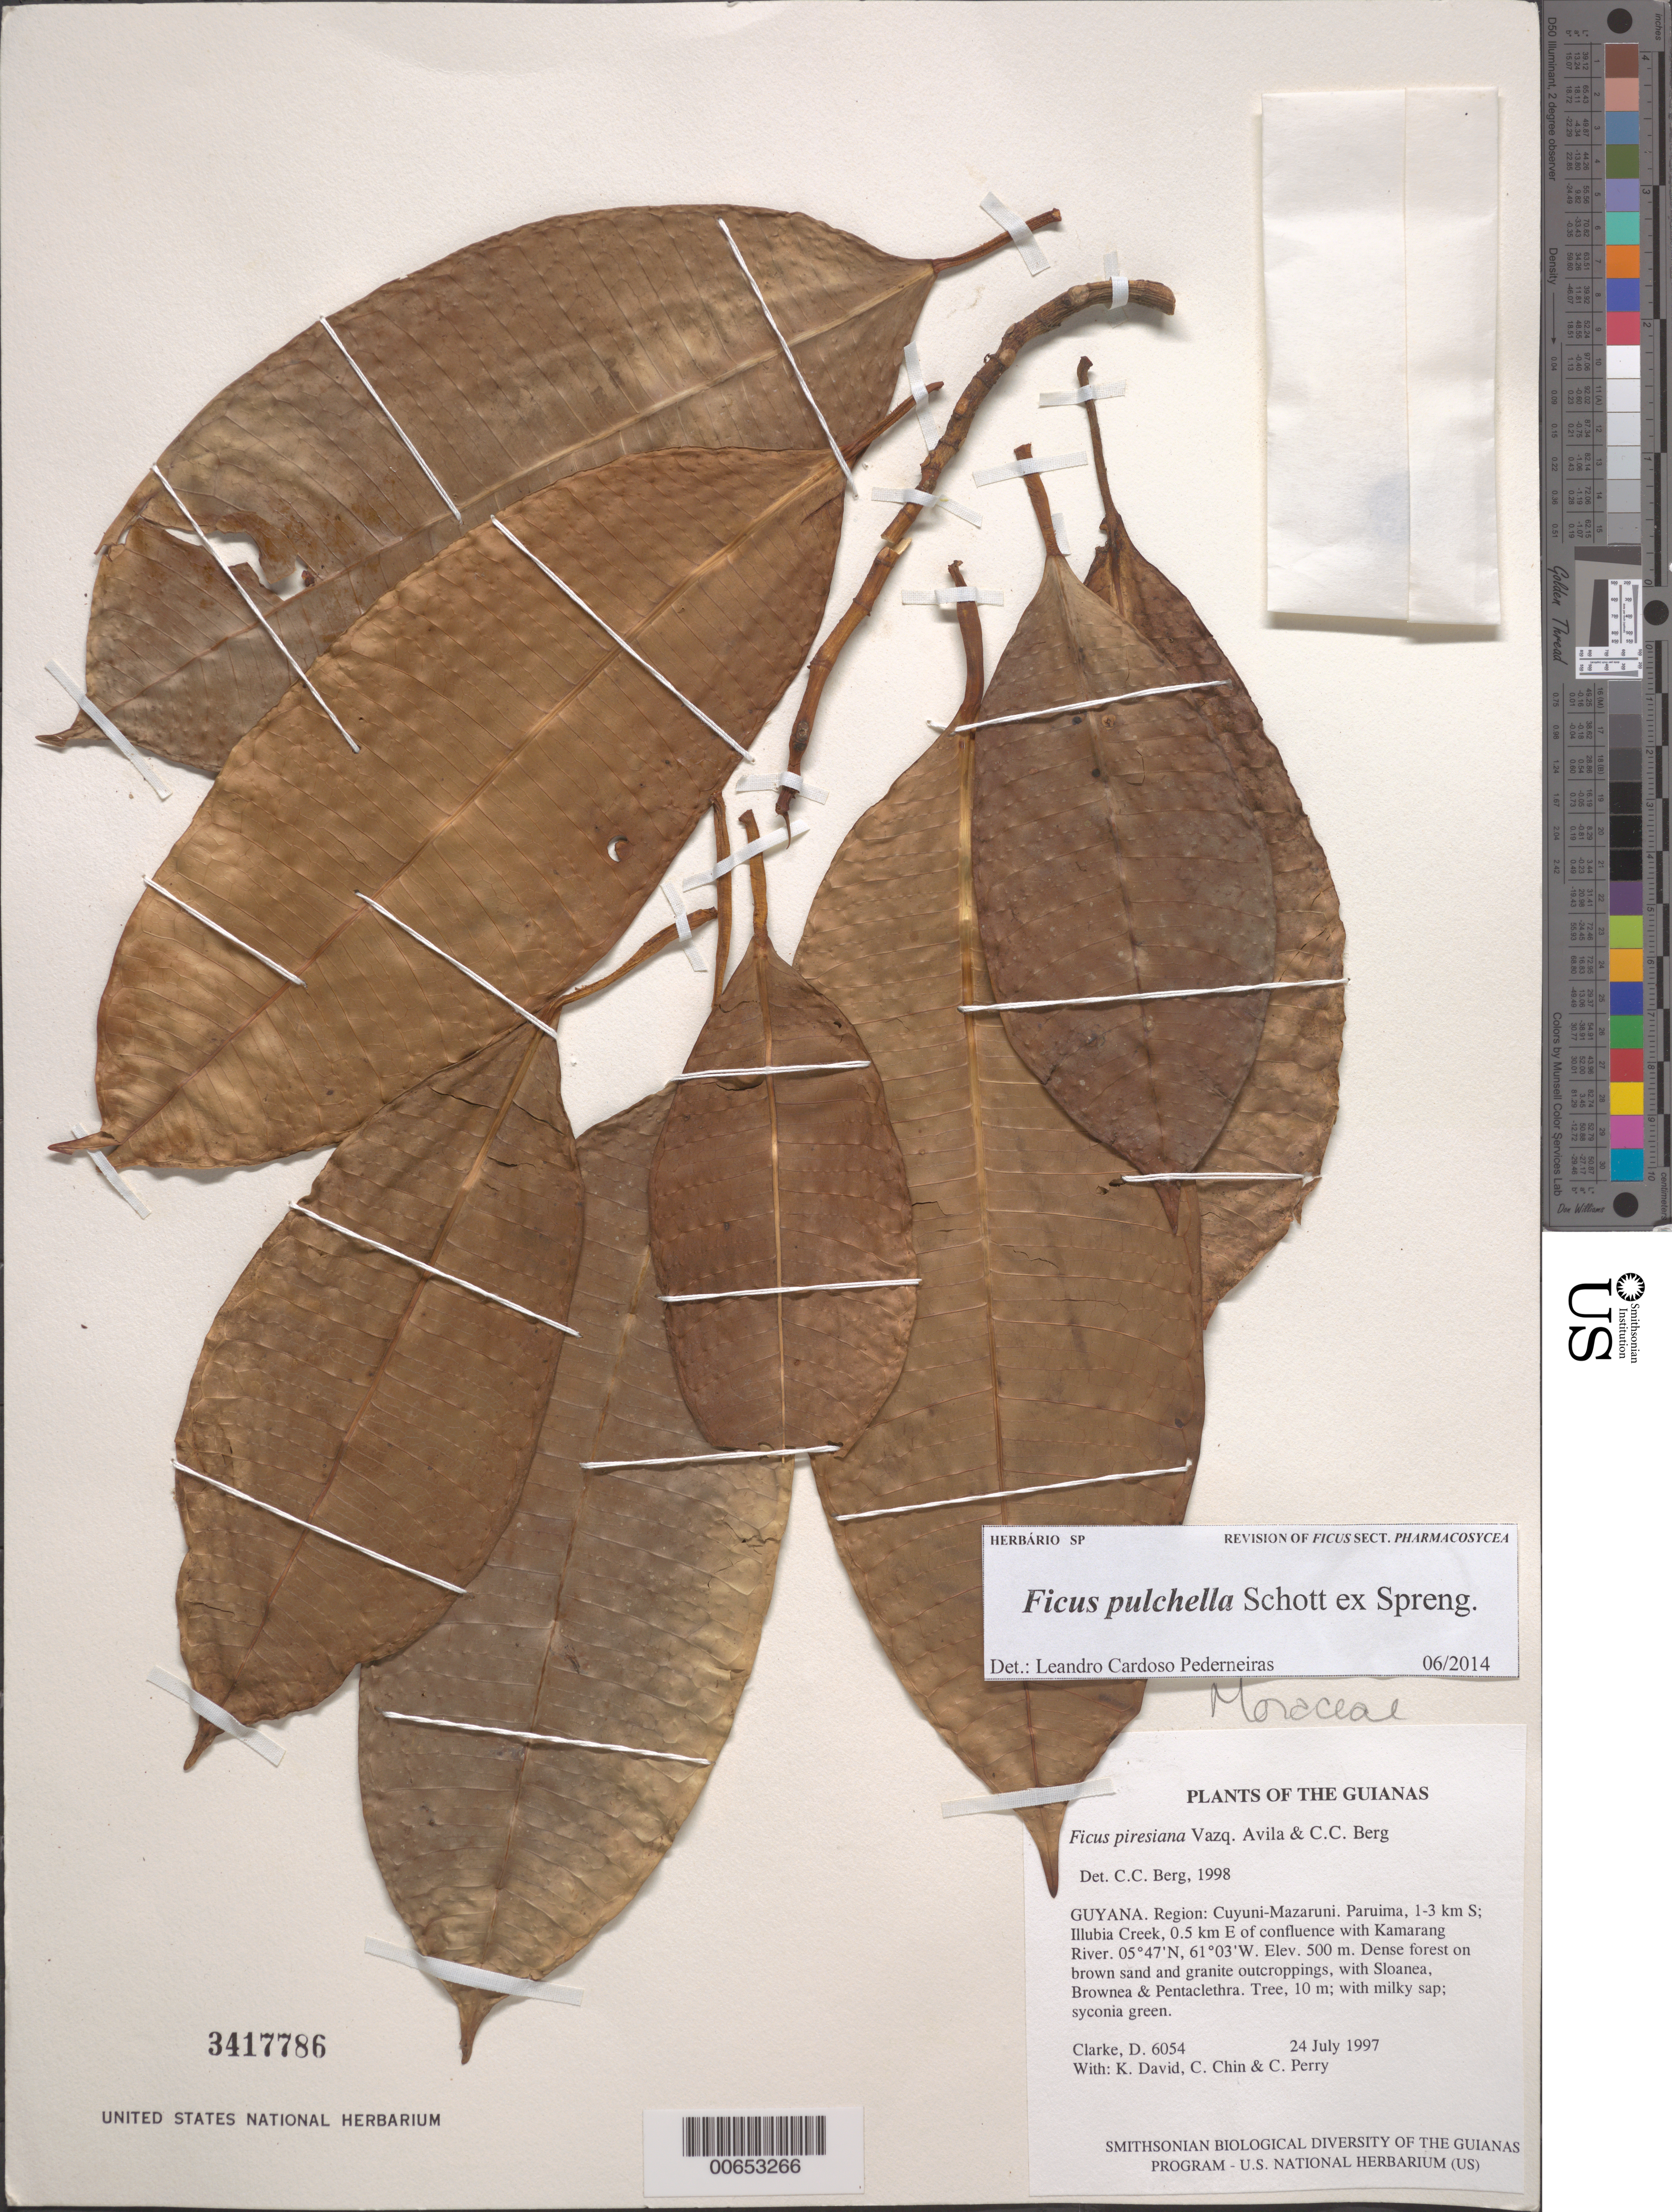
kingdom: Plantae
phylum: Tracheophyta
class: Polypodiopsida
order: Polypodiales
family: Pteridaceae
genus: Adiantum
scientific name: Adiantum pulverulentum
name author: L.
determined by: Lellinger, David B., (BOT), Smithsonian Institution - National Museum of Natural History (UNITED STATES)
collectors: H. D. Clarke, C. Watson, R. Williams, C. Perry, J. Clarke & K. Hurtubise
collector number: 6223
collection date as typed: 11 September 1997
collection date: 1997-09-11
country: Guyana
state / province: U. Takutu-U. Essequibo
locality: Kwitaro Landing; 0-0.5 km W, on trail to Shea Village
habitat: Dense forest on brown sand, with Ceiba, Maximiliana & Rinorea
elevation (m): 120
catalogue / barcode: US 3417788-2